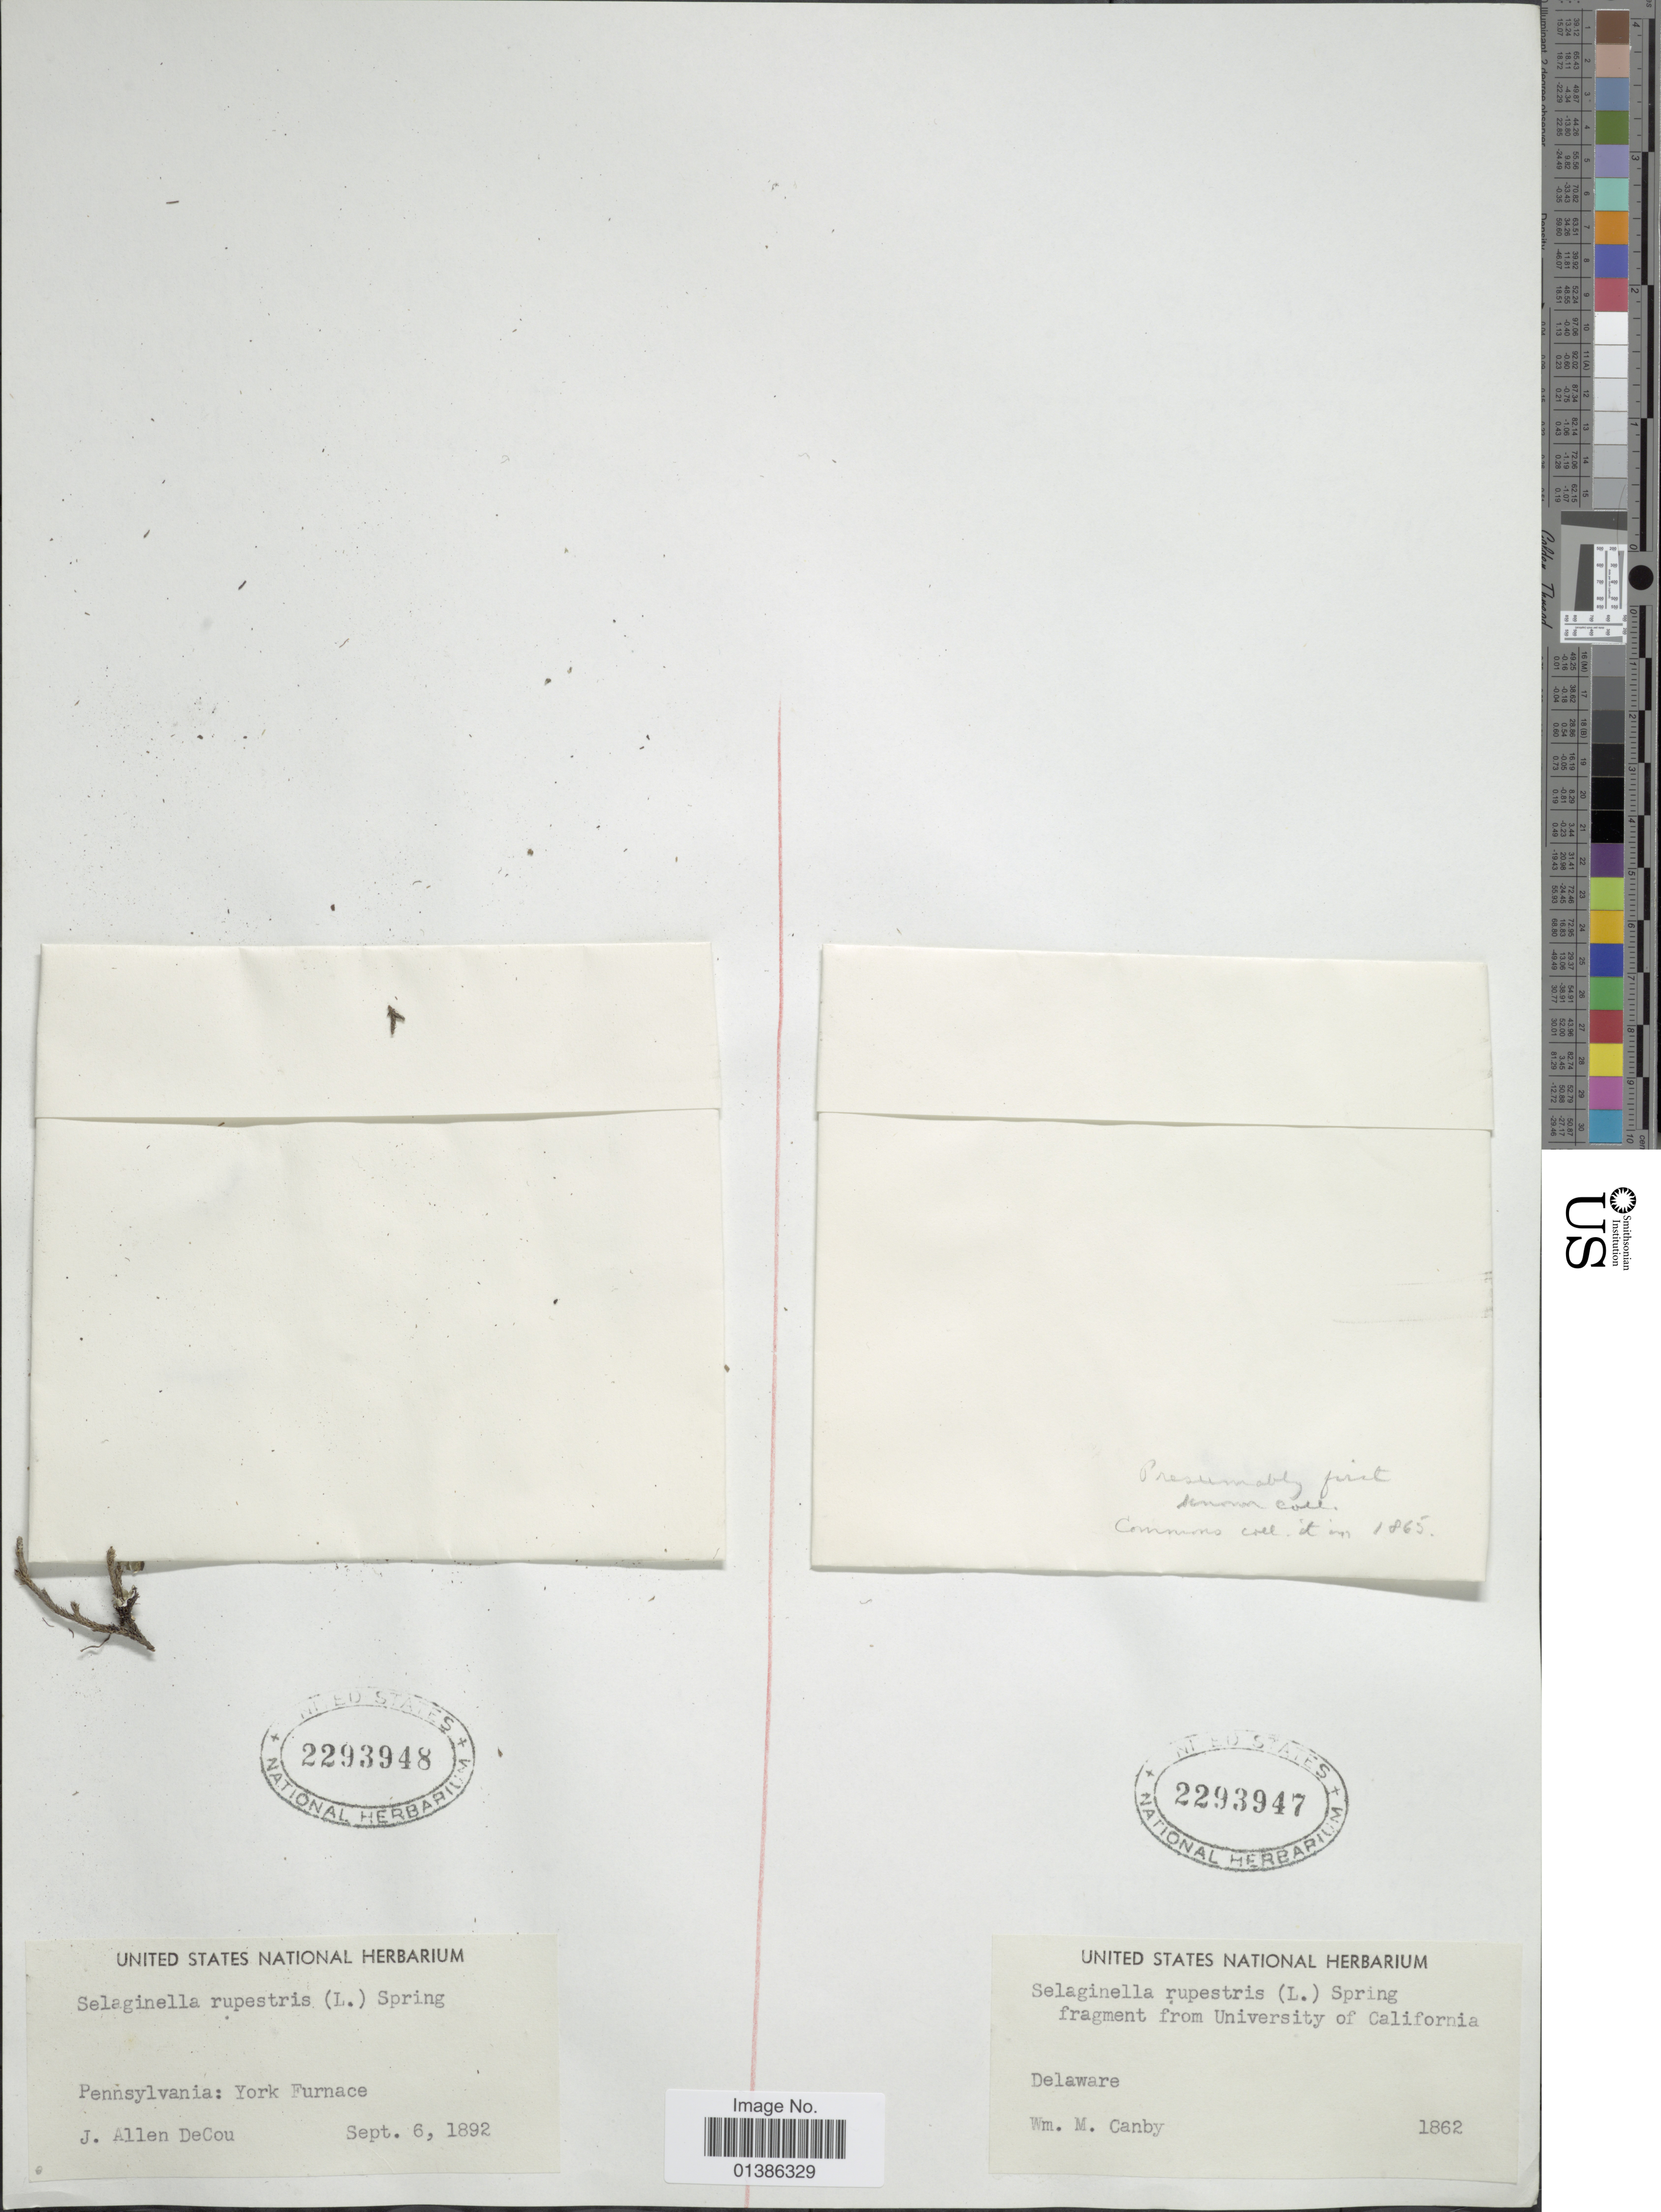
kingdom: Plantae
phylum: Tracheophyta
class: Lycopodiopsida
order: Selaginellales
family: Selaginellaceae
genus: Selaginella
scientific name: Selaginella rupestris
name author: (L.) Spring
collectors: J. DeCou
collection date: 1892-09-06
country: United States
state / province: Delaware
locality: York Furnace.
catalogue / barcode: US 2293948-2